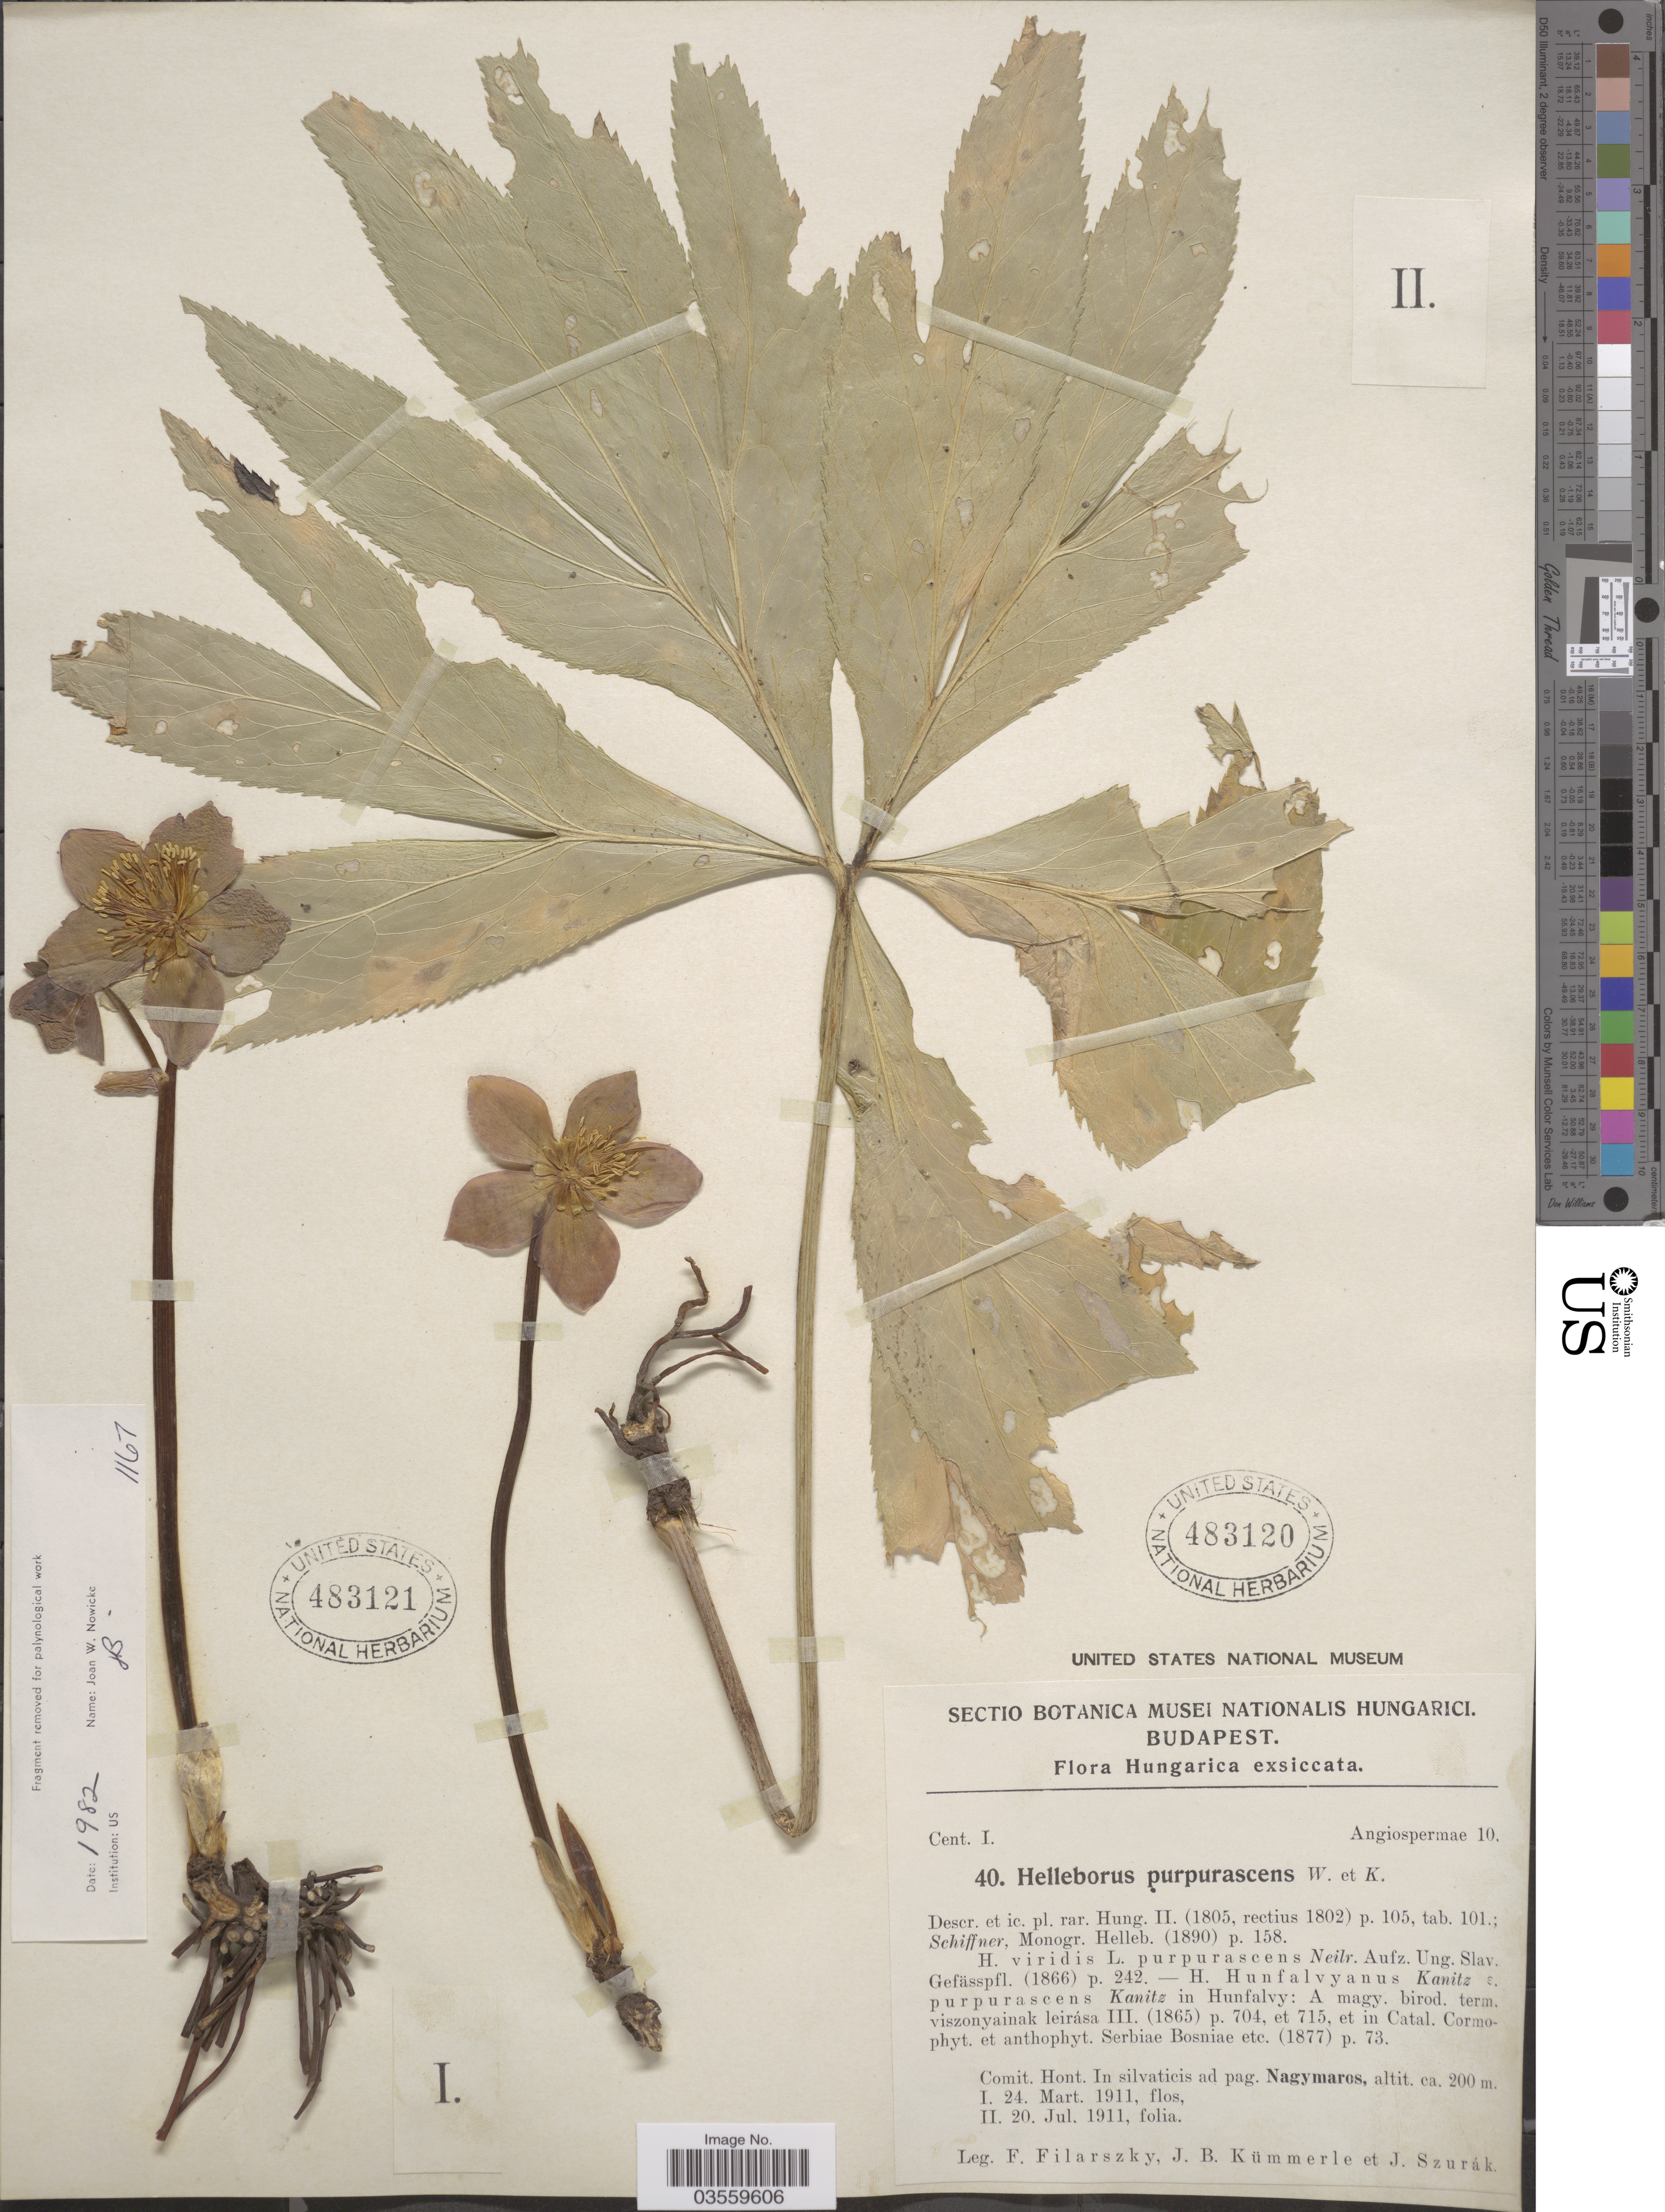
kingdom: Plantae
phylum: Tracheophyta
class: Magnoliopsida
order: Ranunculales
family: Ranunculaceae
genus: Helleborus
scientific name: Helleborus purpurascens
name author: Waldst. & Kit.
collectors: F. Filarszky, J. Kummerle & J. Szurak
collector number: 40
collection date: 1911-07-20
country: Hungary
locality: Hungarica. Comit. Hont. In silvaticis ad pag. Nagymaros.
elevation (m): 200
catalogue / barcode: US 483120-2